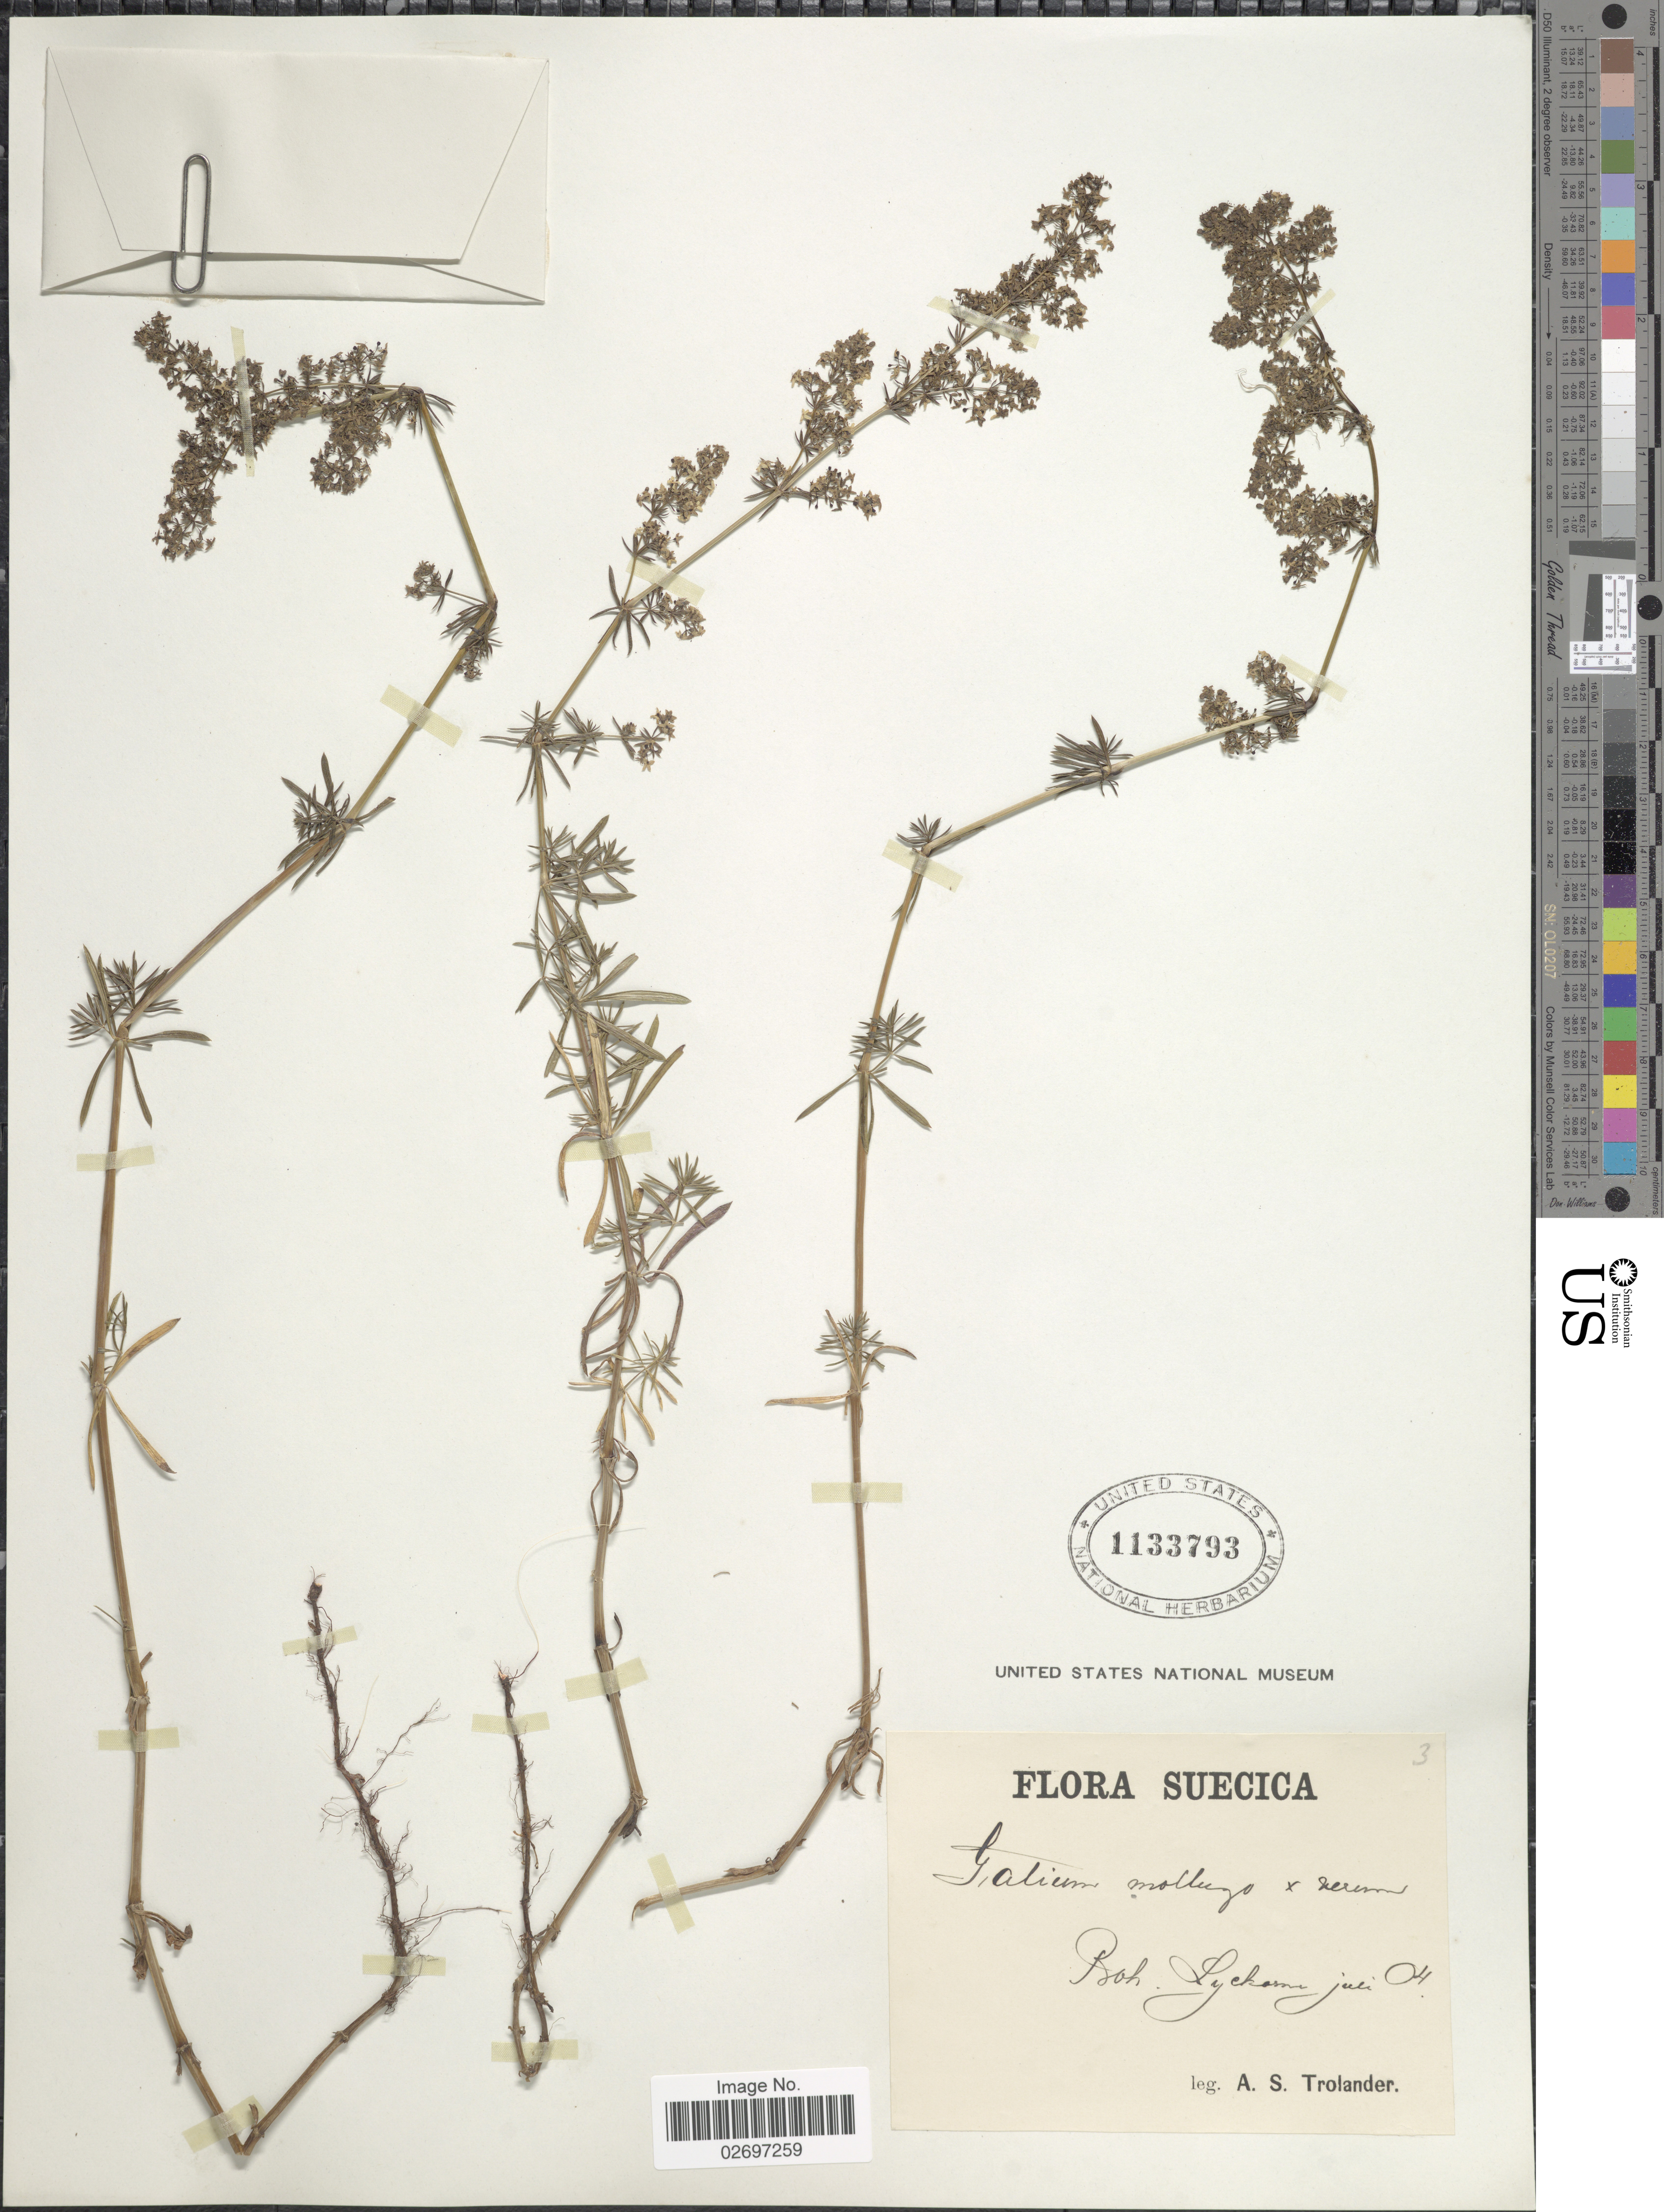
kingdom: Plantae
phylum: Tracheophyta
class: Magnoliopsida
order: Gentianales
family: Rubiaceae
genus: Galium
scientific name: Galium mollugo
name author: L.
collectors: A. Trolander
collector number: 3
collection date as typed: Transcribed d/m/y: /7/4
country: Sweden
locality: Suecica. Boh. Lyckorna.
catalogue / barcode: US 1133793